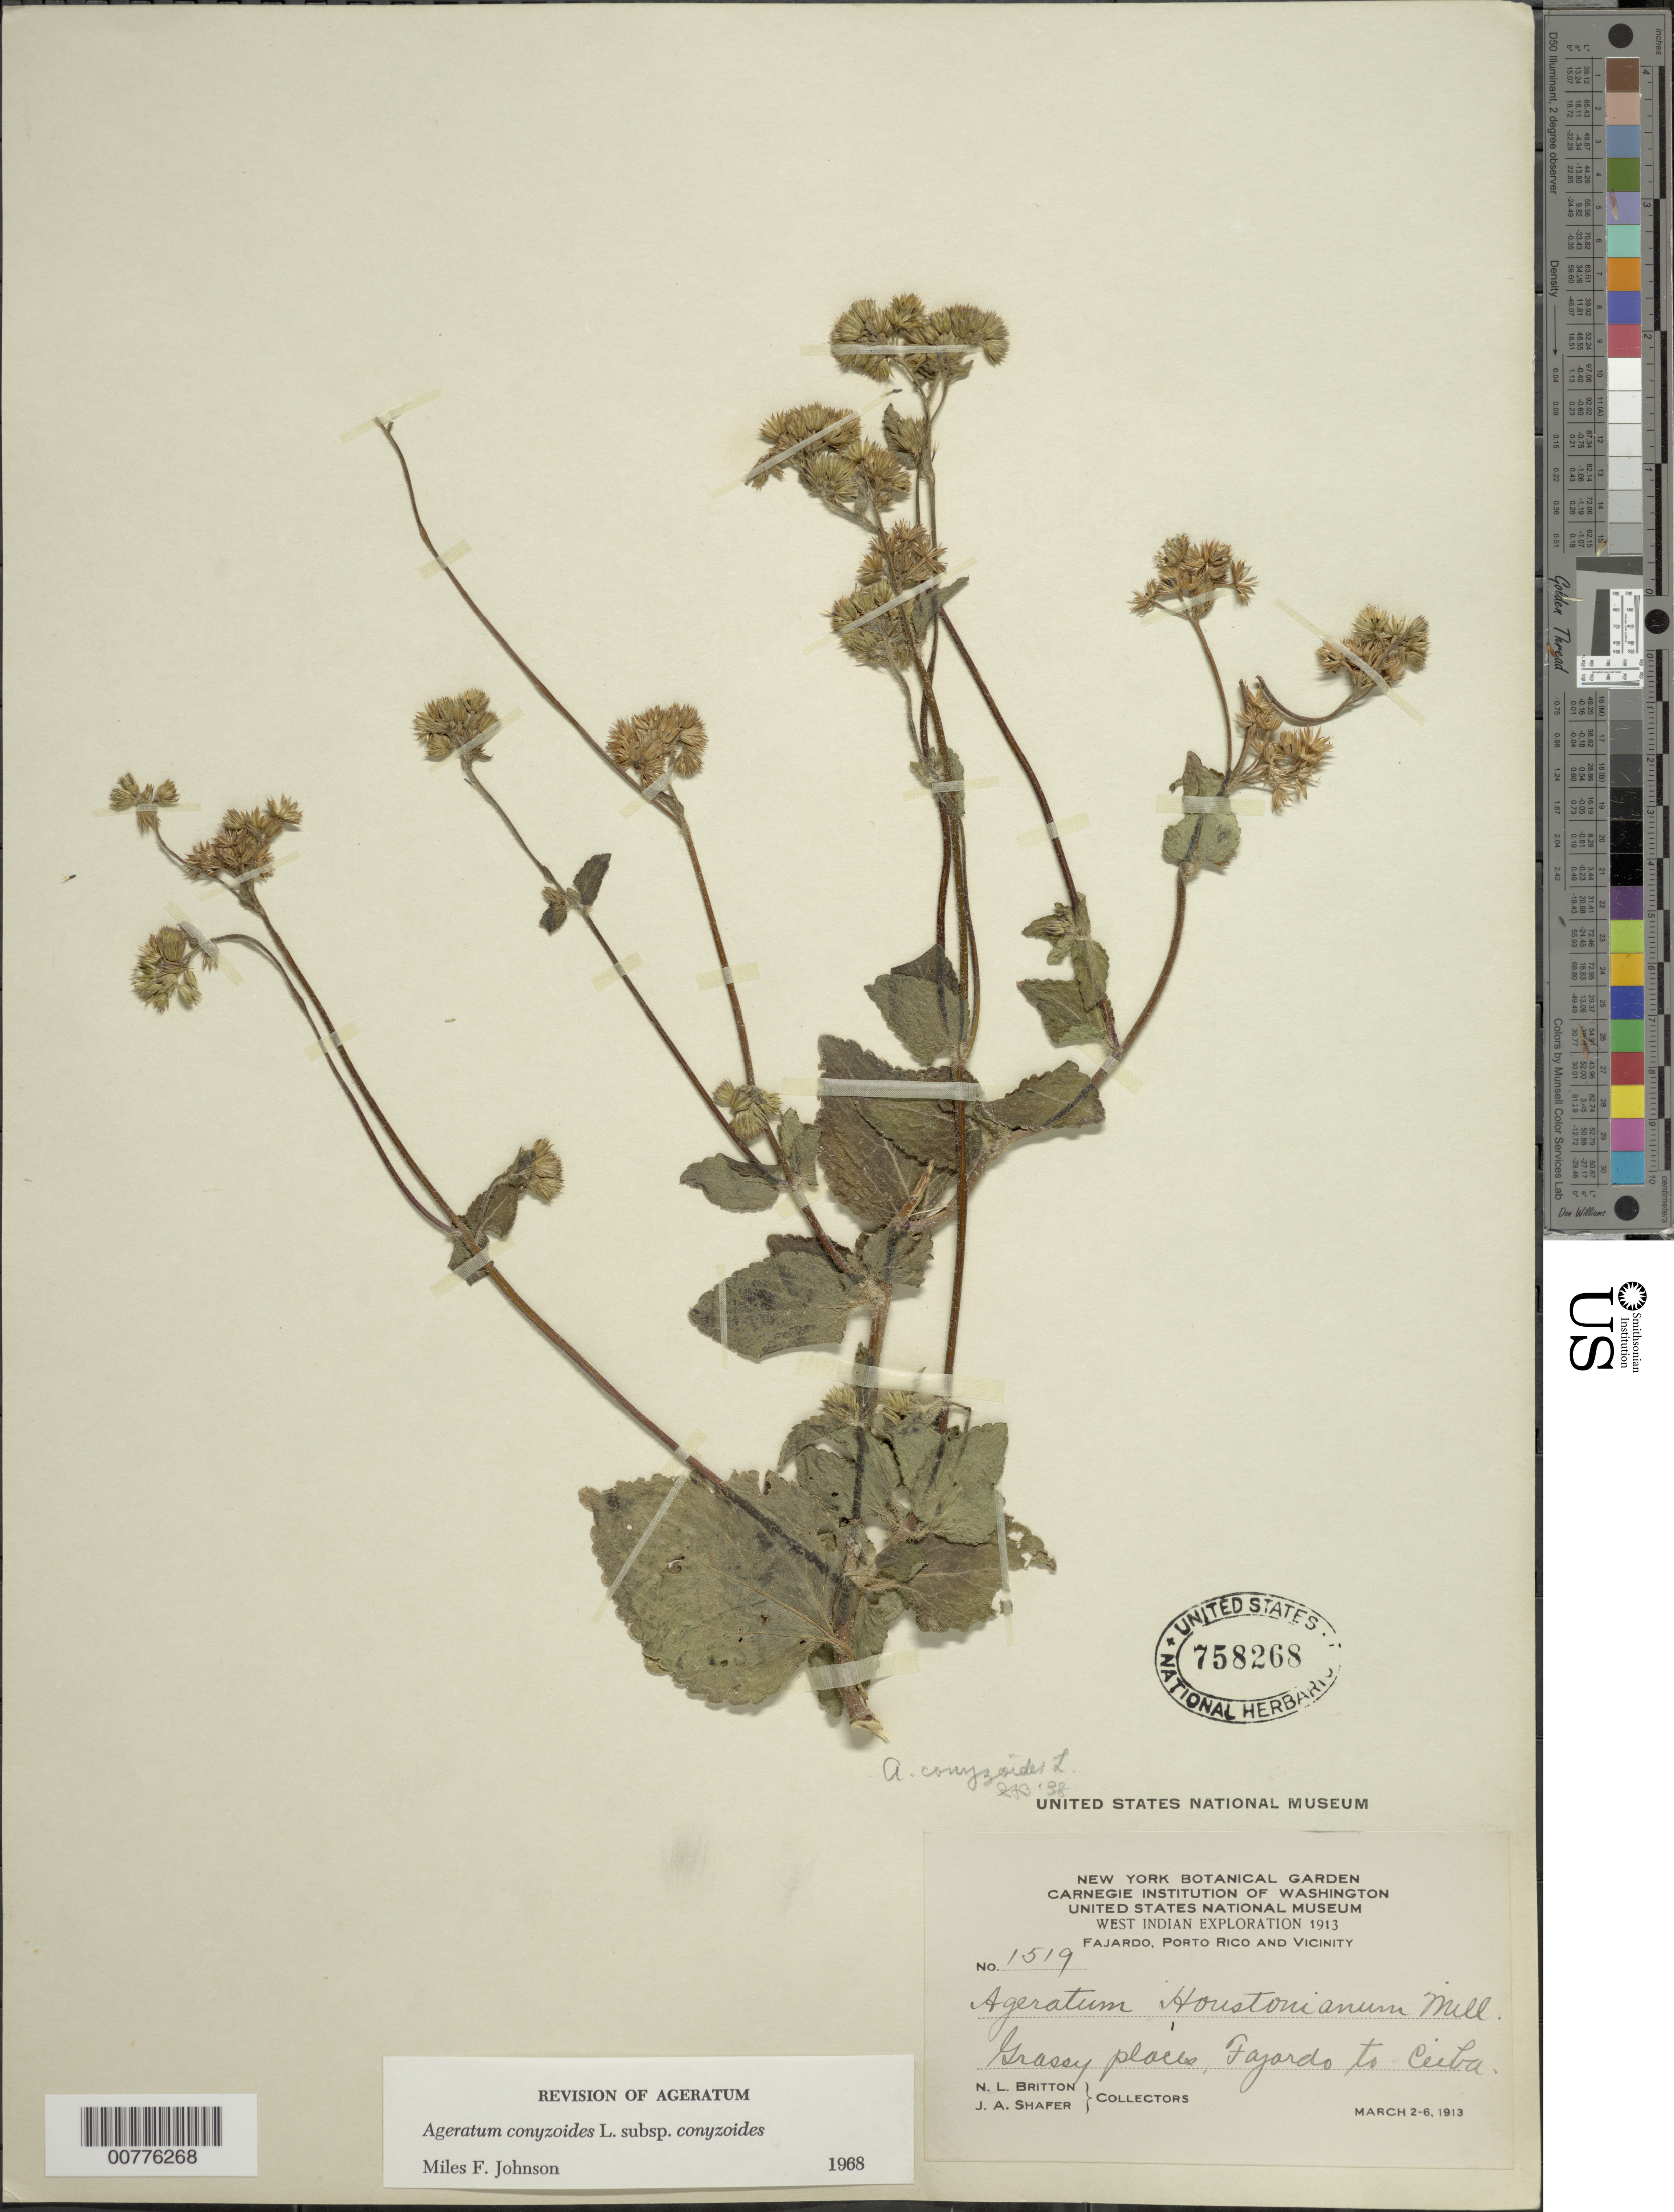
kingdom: Plantae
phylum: Tracheophyta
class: Magnoliopsida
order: Asterales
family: Asteraceae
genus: Ageratum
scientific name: Ageratum conyzoides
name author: L.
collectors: N. Britton & J. A. Shafer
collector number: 1519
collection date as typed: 02 Mar 1913 to 06 Mar 1913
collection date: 1913-03-02/1913-03-06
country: Puerto Rico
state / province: Ceiba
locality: Fajardo to Ceiba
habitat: Grassy place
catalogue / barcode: US 758268